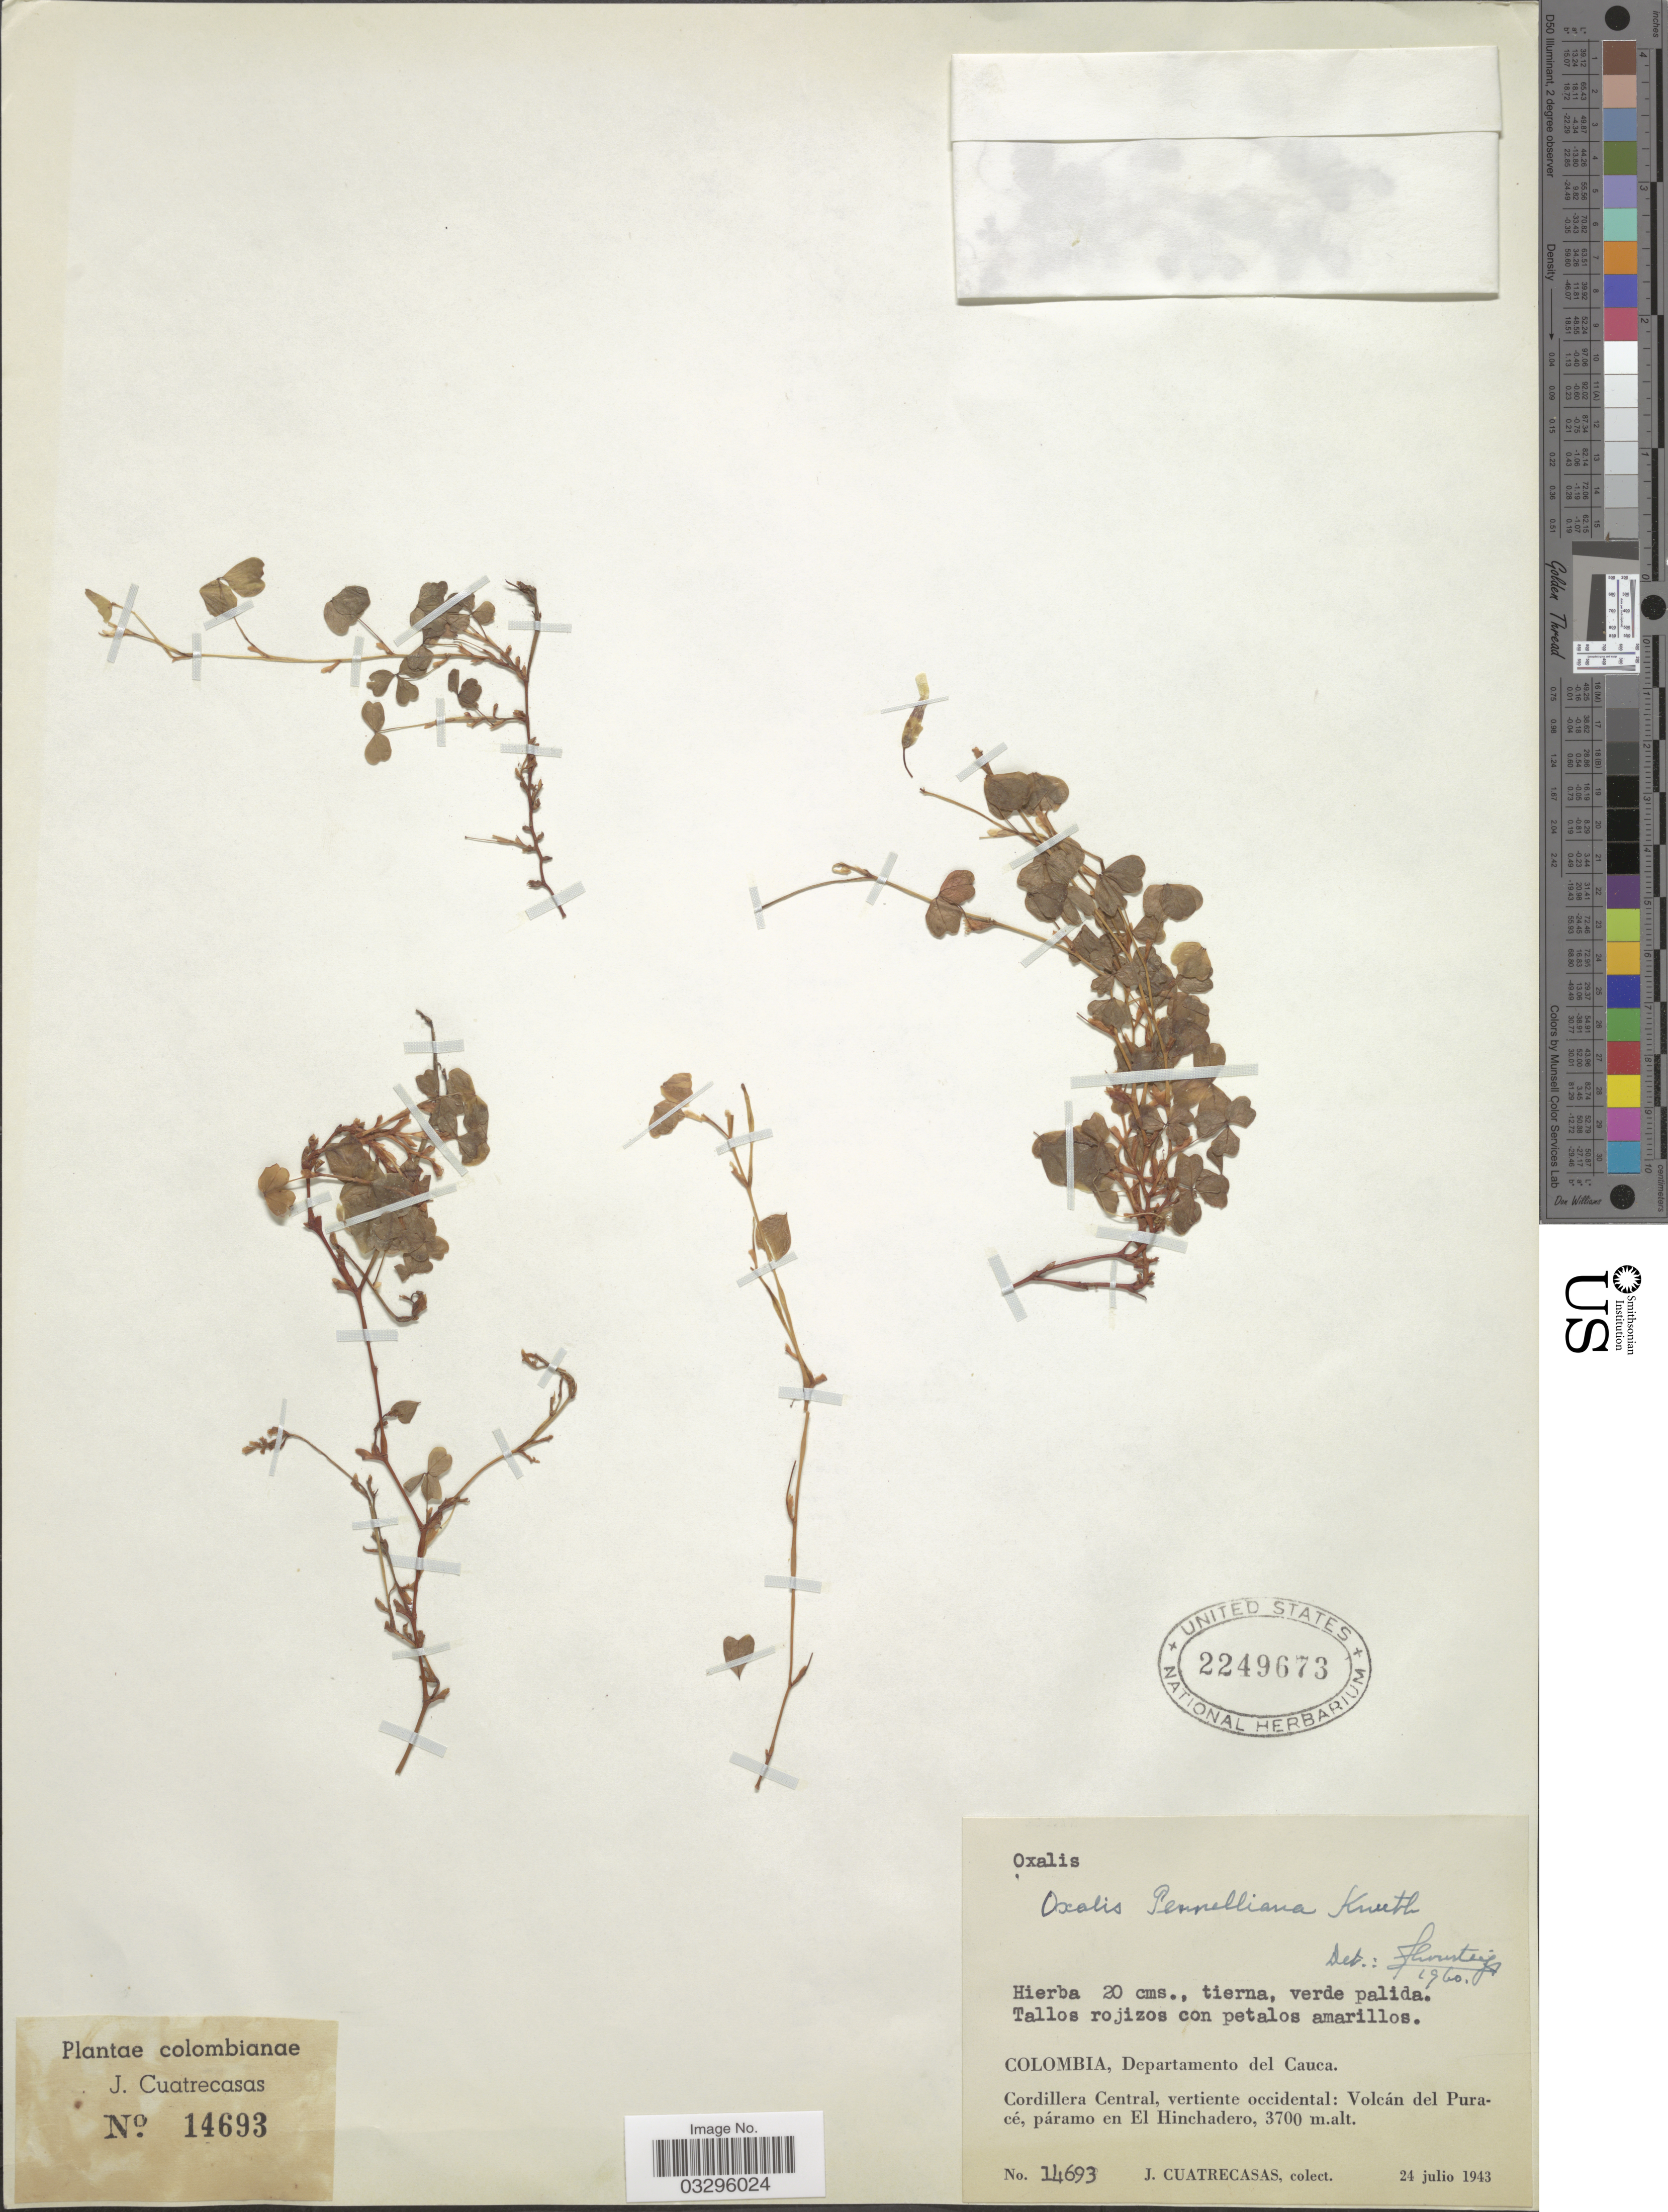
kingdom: Plantae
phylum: Tracheophyta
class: Magnoliopsida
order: Oxalidales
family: Oxalidaceae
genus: Oxalis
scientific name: Oxalis pennelliana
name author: R. Knuth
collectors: J. Cuatrecasas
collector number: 14693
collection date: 1943-07-24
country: Colombia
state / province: Cauca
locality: Departamento del Cauca. Cordillera Central, vertiente occidental: Volcán del Puracé, páramo en El Hinchadero.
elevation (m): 3700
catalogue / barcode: US 2249673